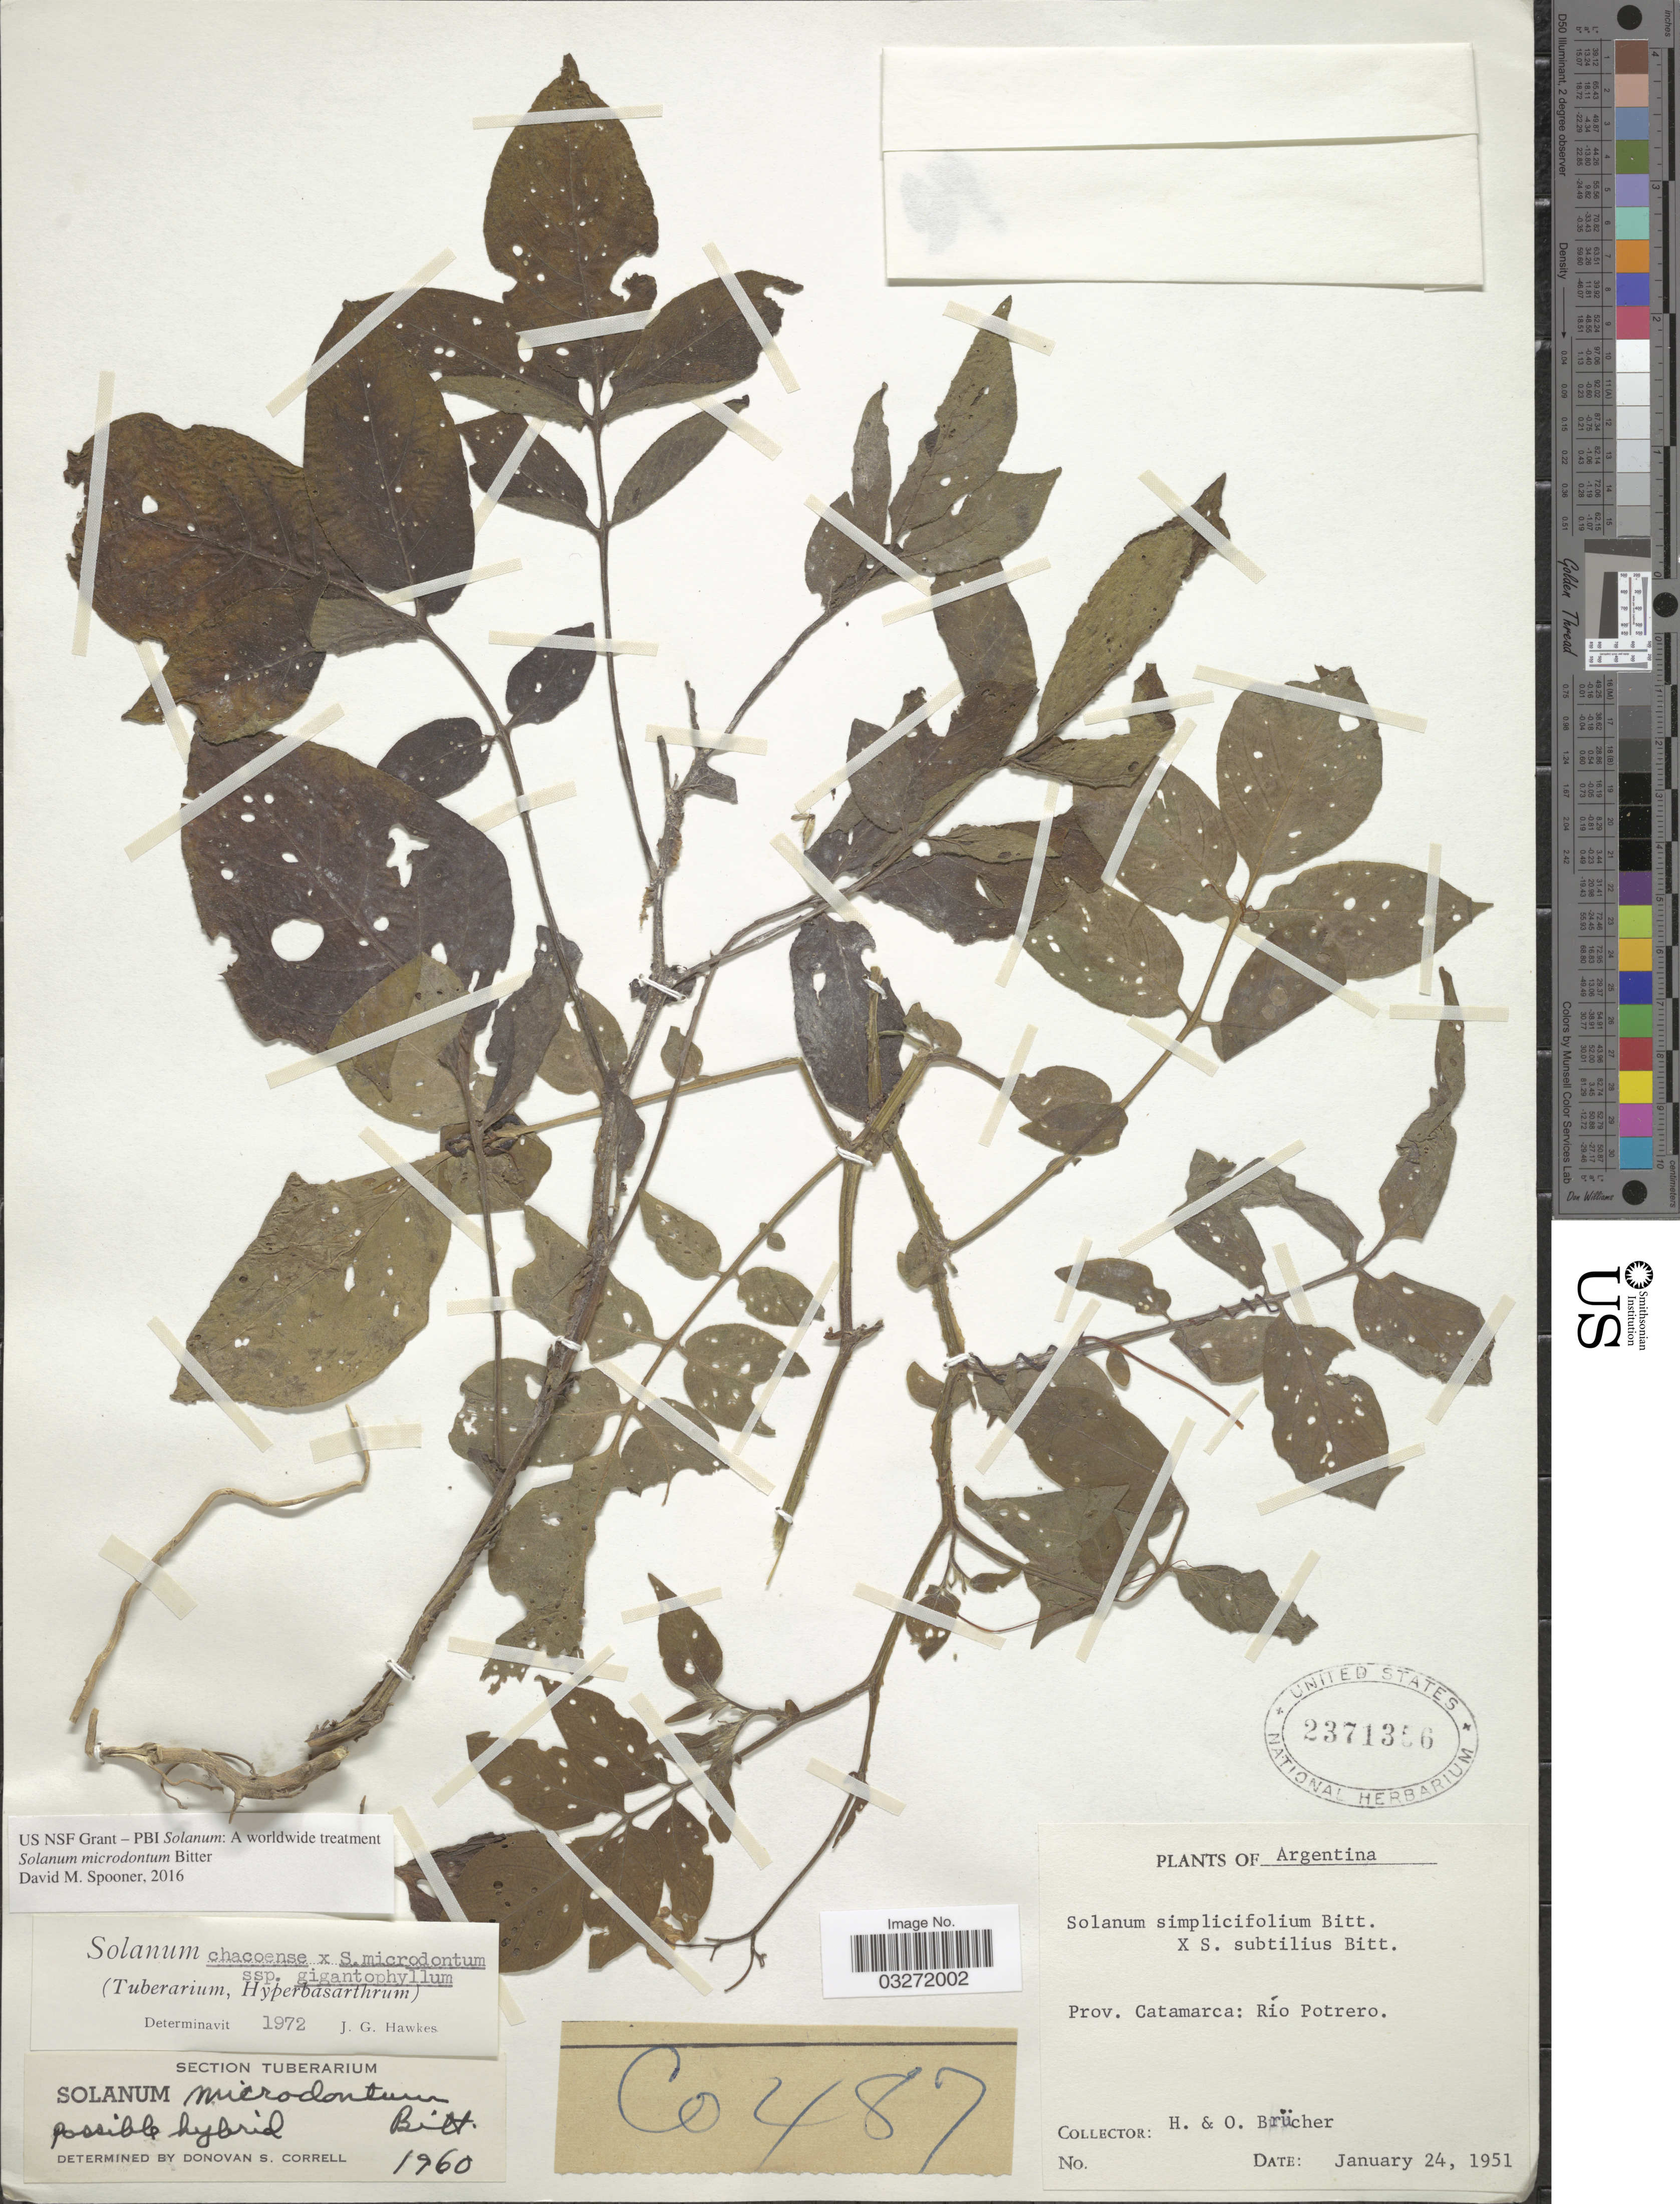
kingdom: Plantae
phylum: Tracheophyta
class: Magnoliopsida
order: Solanales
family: Solanaceae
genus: Solanum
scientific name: Solanum microdontum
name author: Bitter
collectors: H. Brucher & O. Brücher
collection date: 1951-01-24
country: Argentina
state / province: Catamarca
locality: Prov. Catamarca: Río Potrero.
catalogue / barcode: US 2371356